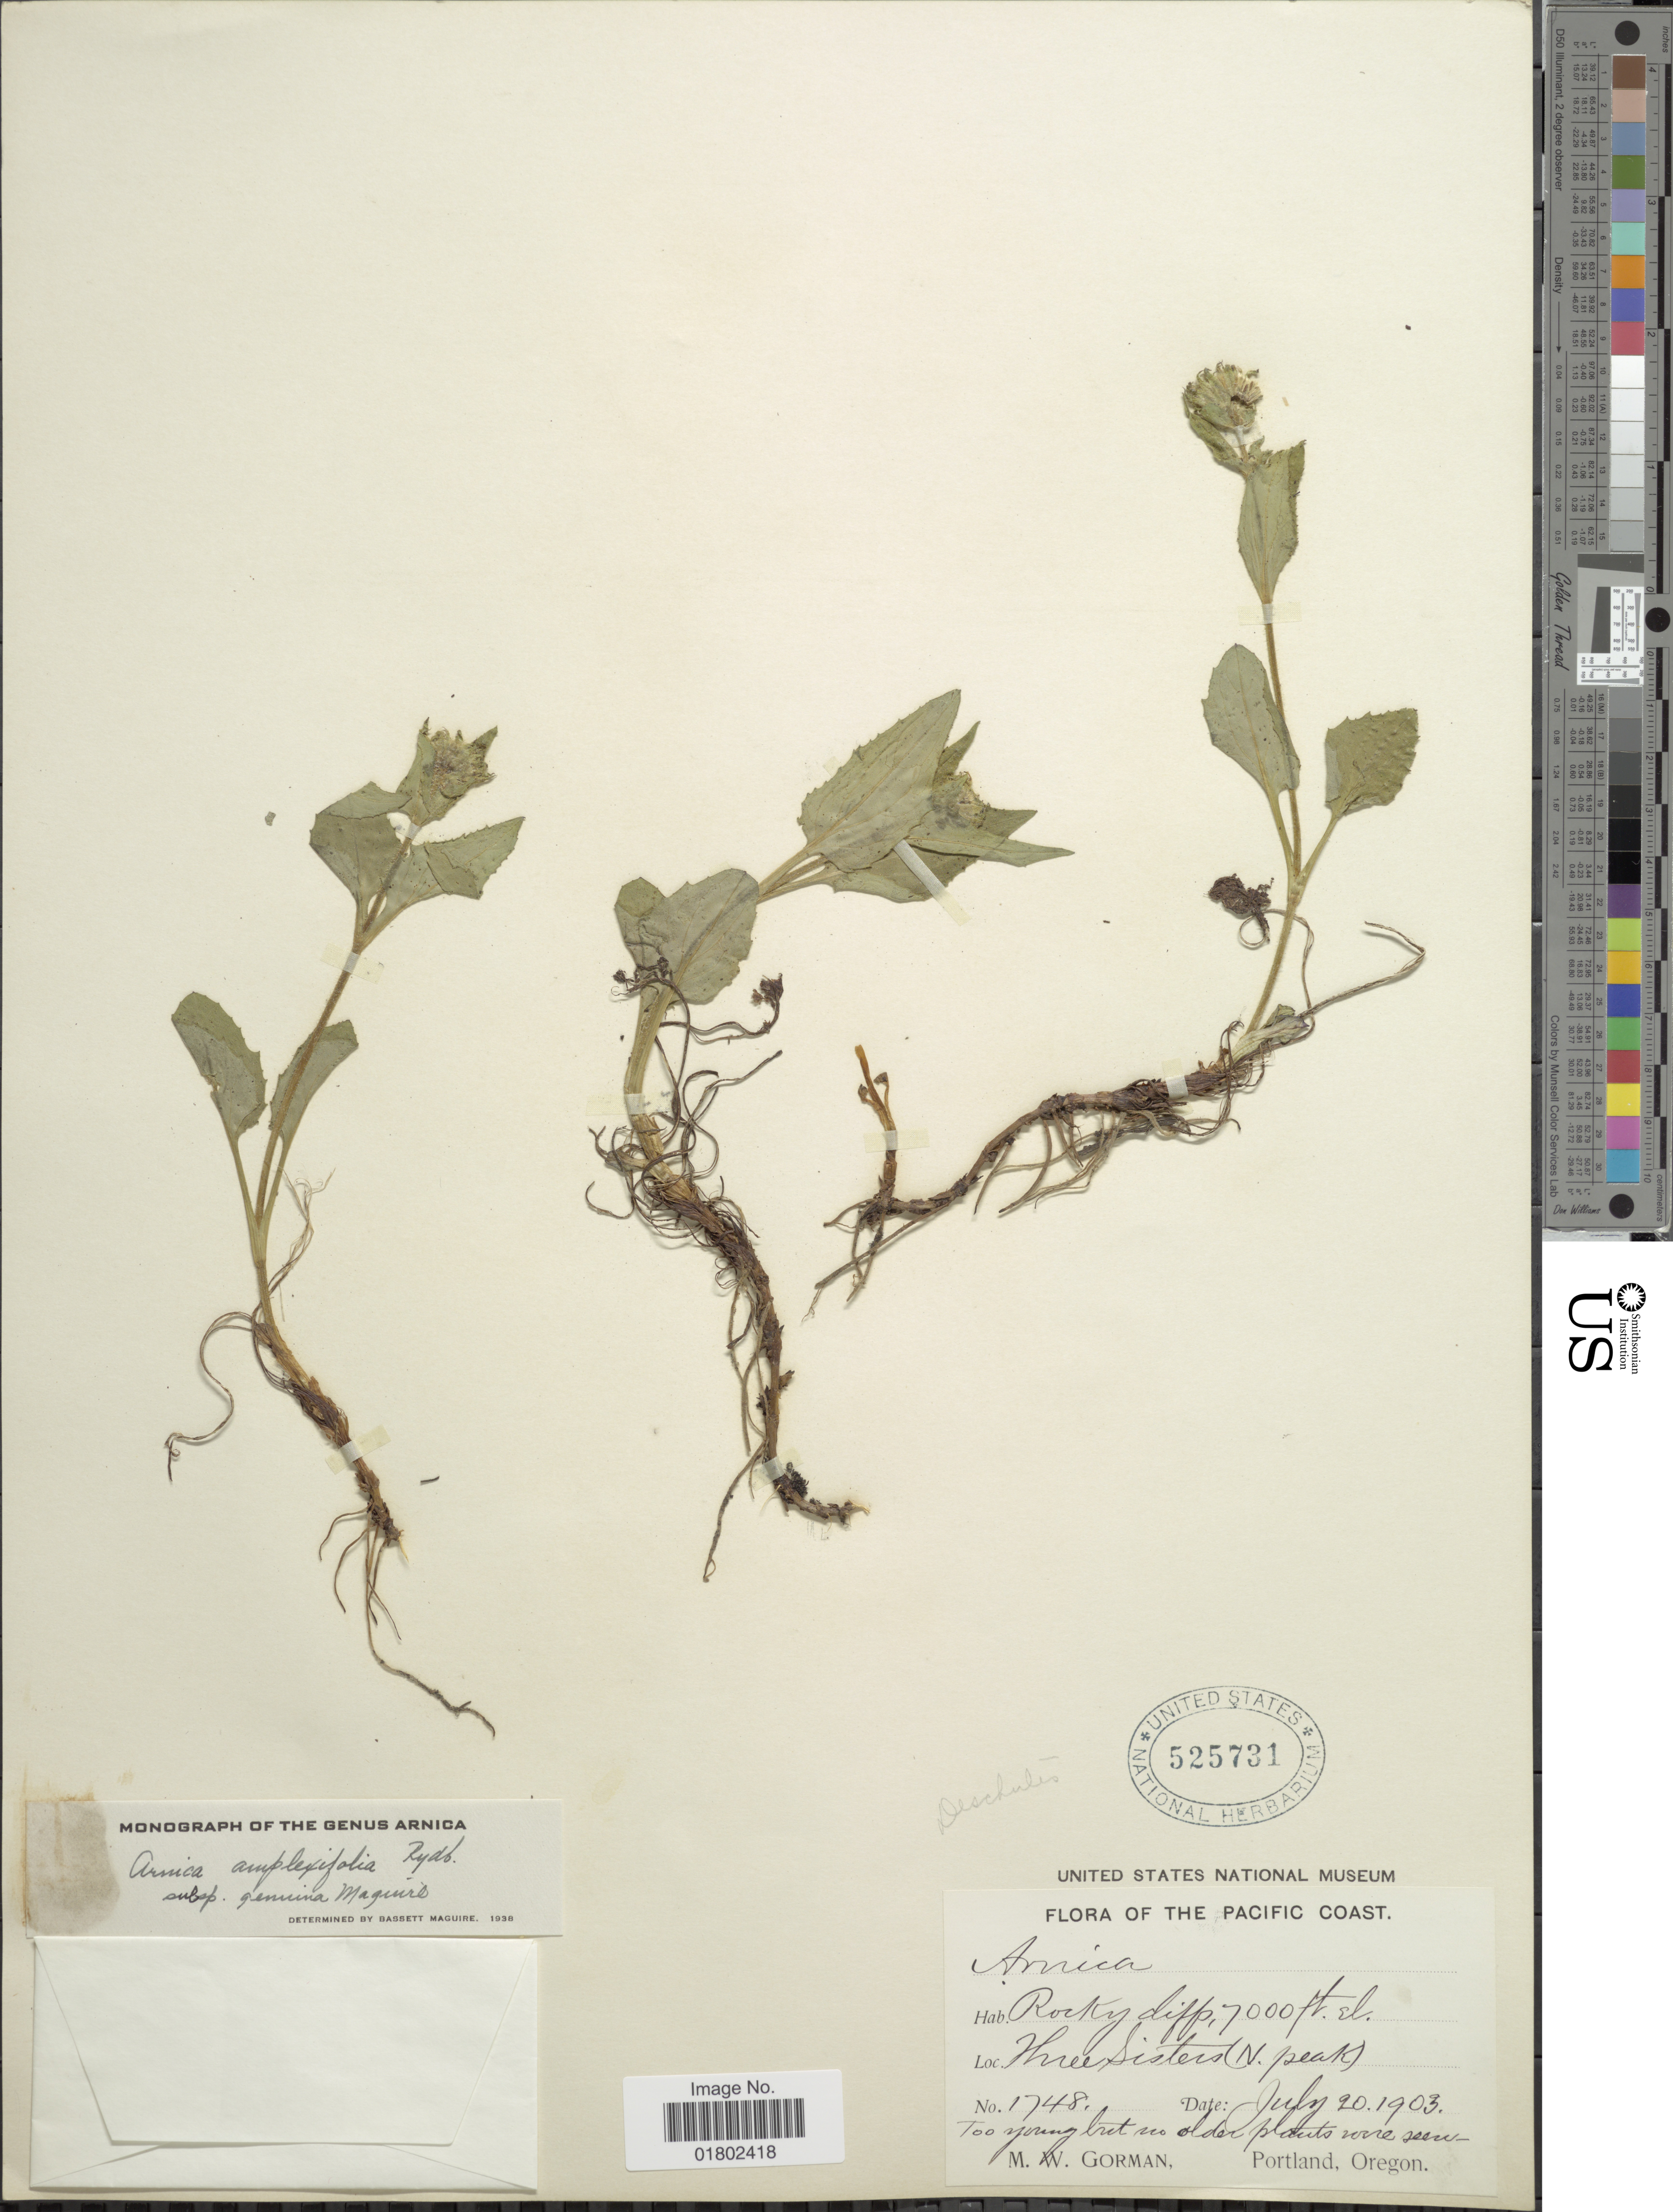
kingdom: Plantae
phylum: Tracheophyta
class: Magnoliopsida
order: Asterales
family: Asteraceae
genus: Arnica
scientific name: Arnica amplexifolia subsp. genuina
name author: Maguire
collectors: M. W. Gorman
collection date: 1903-07-20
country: United States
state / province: Oregon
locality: Pacific Coast, Three Sisters (N. peak), Portland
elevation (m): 2134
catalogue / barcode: US 525731